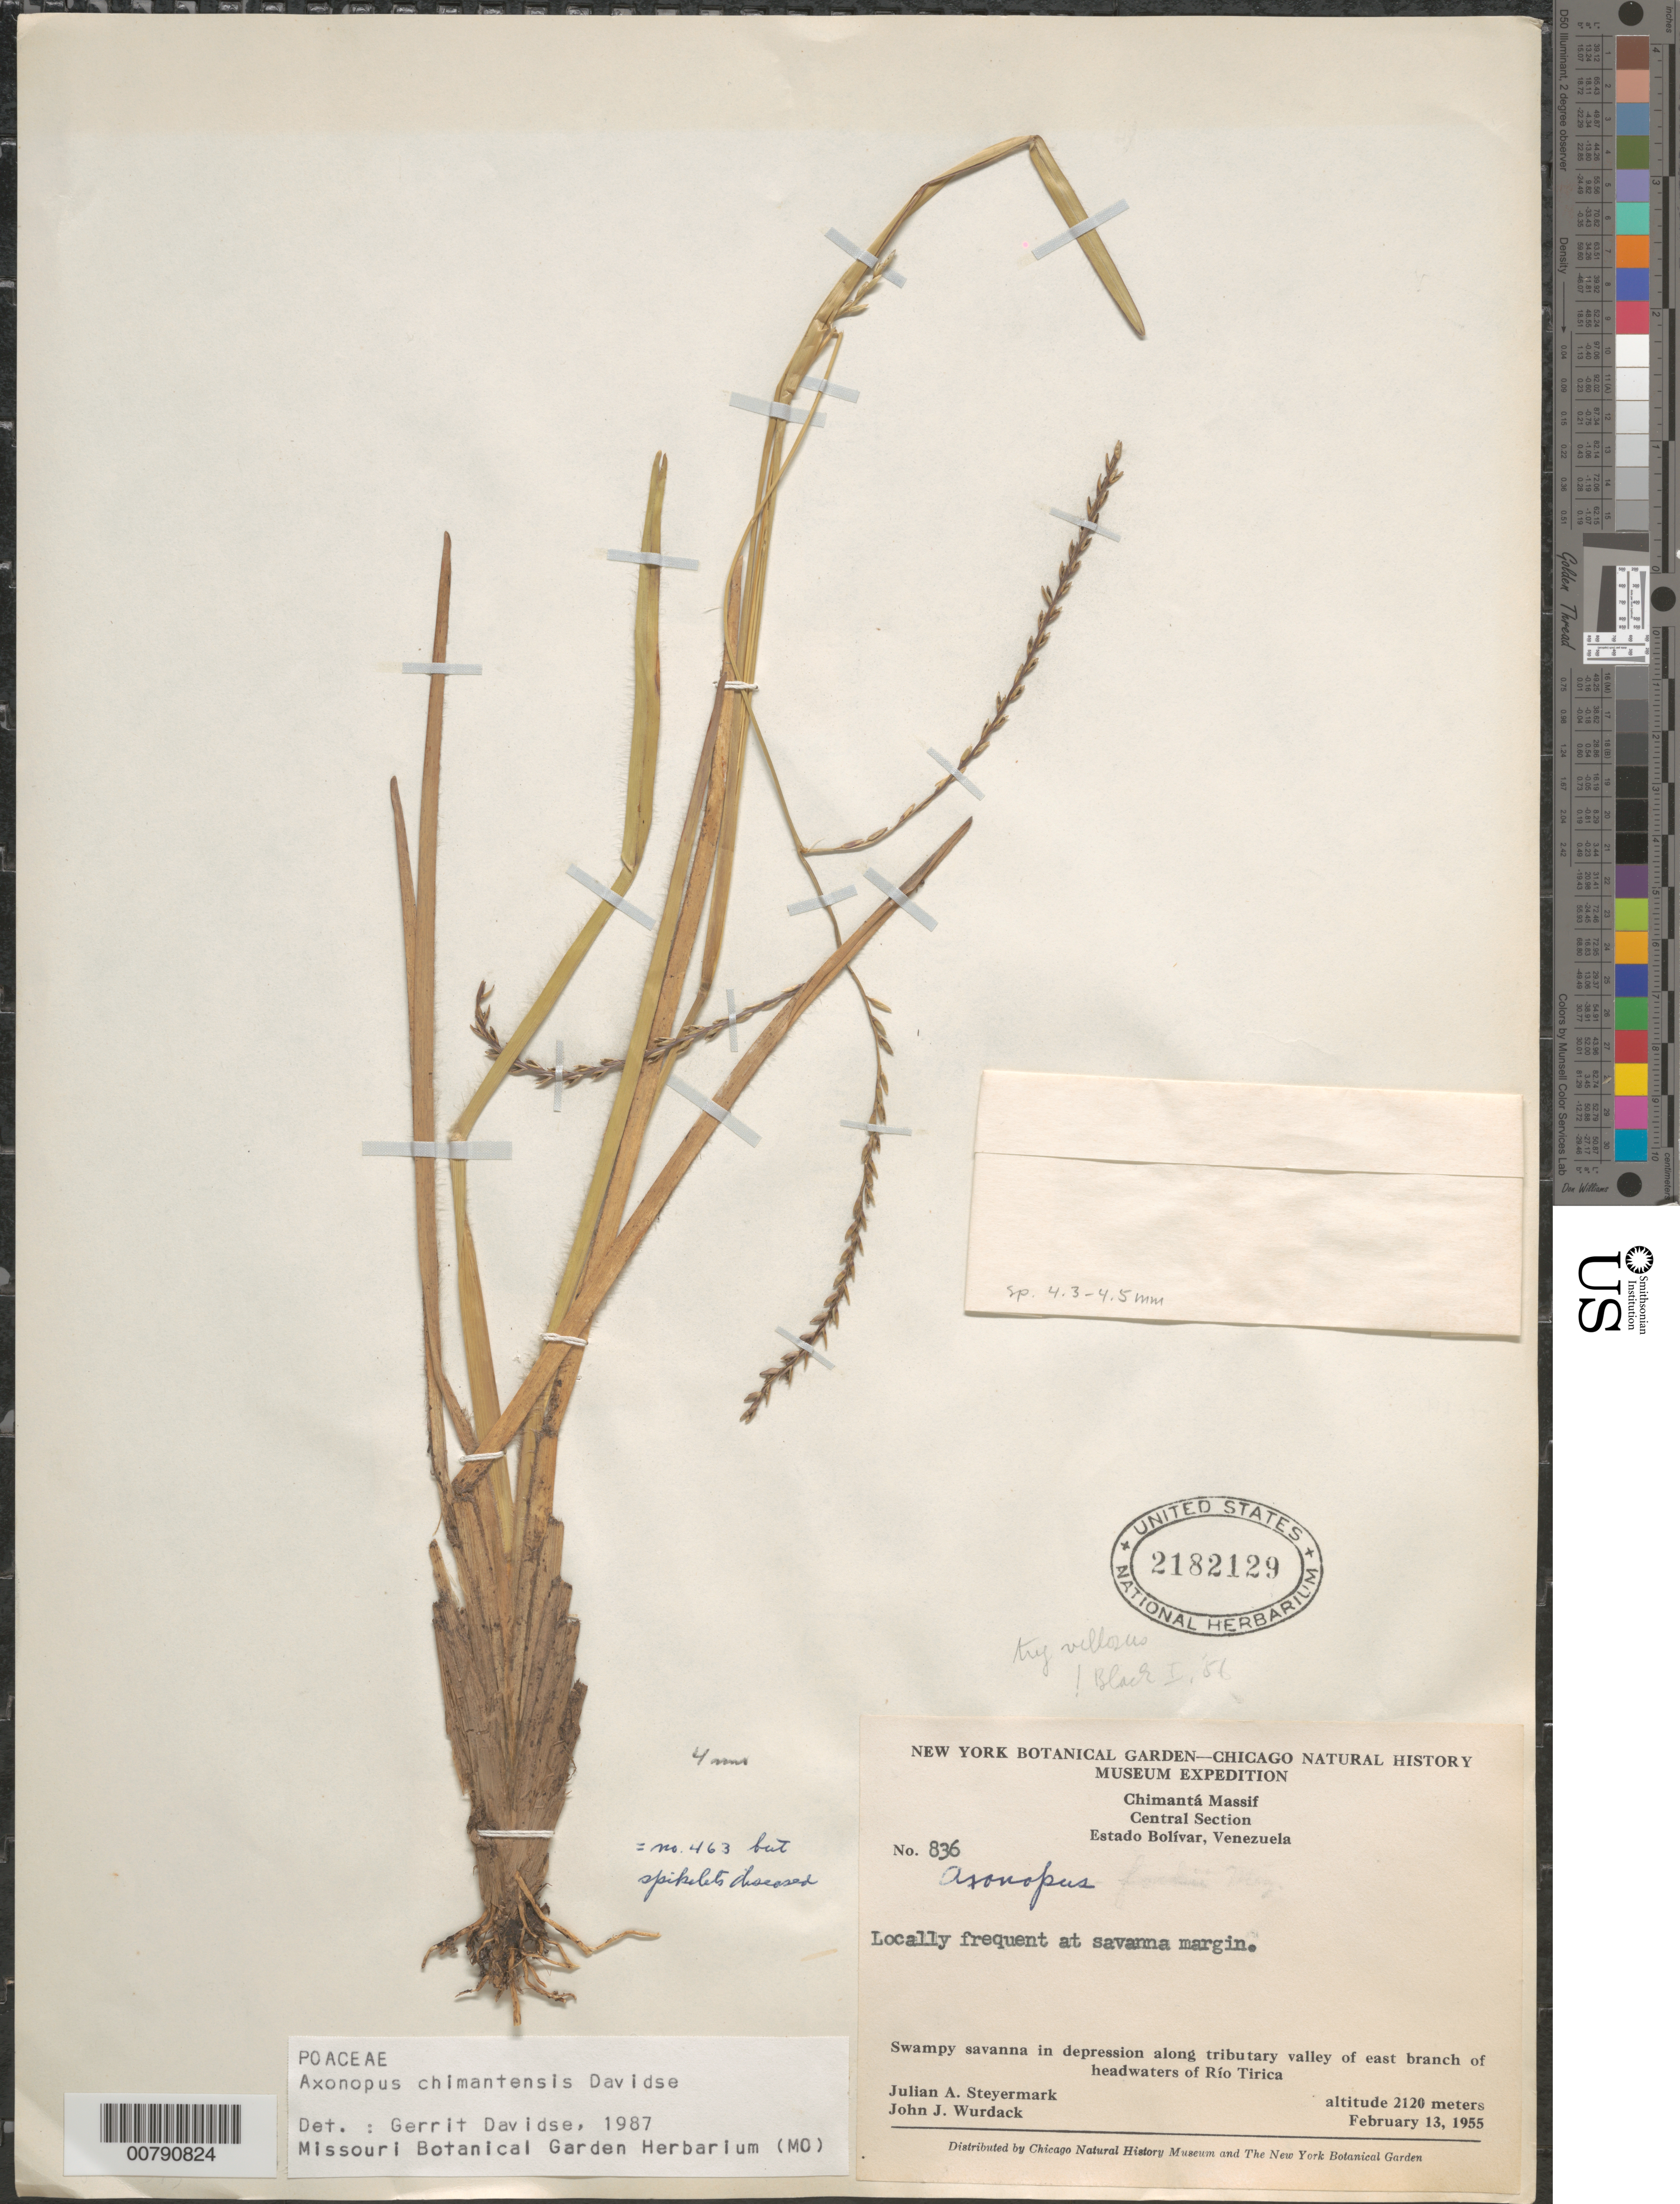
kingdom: Plantae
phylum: Tracheophyta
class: Liliopsida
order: Poales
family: Poaceae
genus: Axonopus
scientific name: Axonopus chimantensis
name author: Davidse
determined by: Davidse, Gerrit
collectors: J. Steyermark & J. J. Wurdack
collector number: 55 836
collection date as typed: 13-Feb-55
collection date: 1955-02-13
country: Venezuela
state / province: Bolívar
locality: Chimantá Massif, central section; along tributary valley of east branch of headwaters of Río Tirica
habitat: Swampy savanna in depression; at savanna margin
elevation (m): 2120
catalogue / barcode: US 2182129